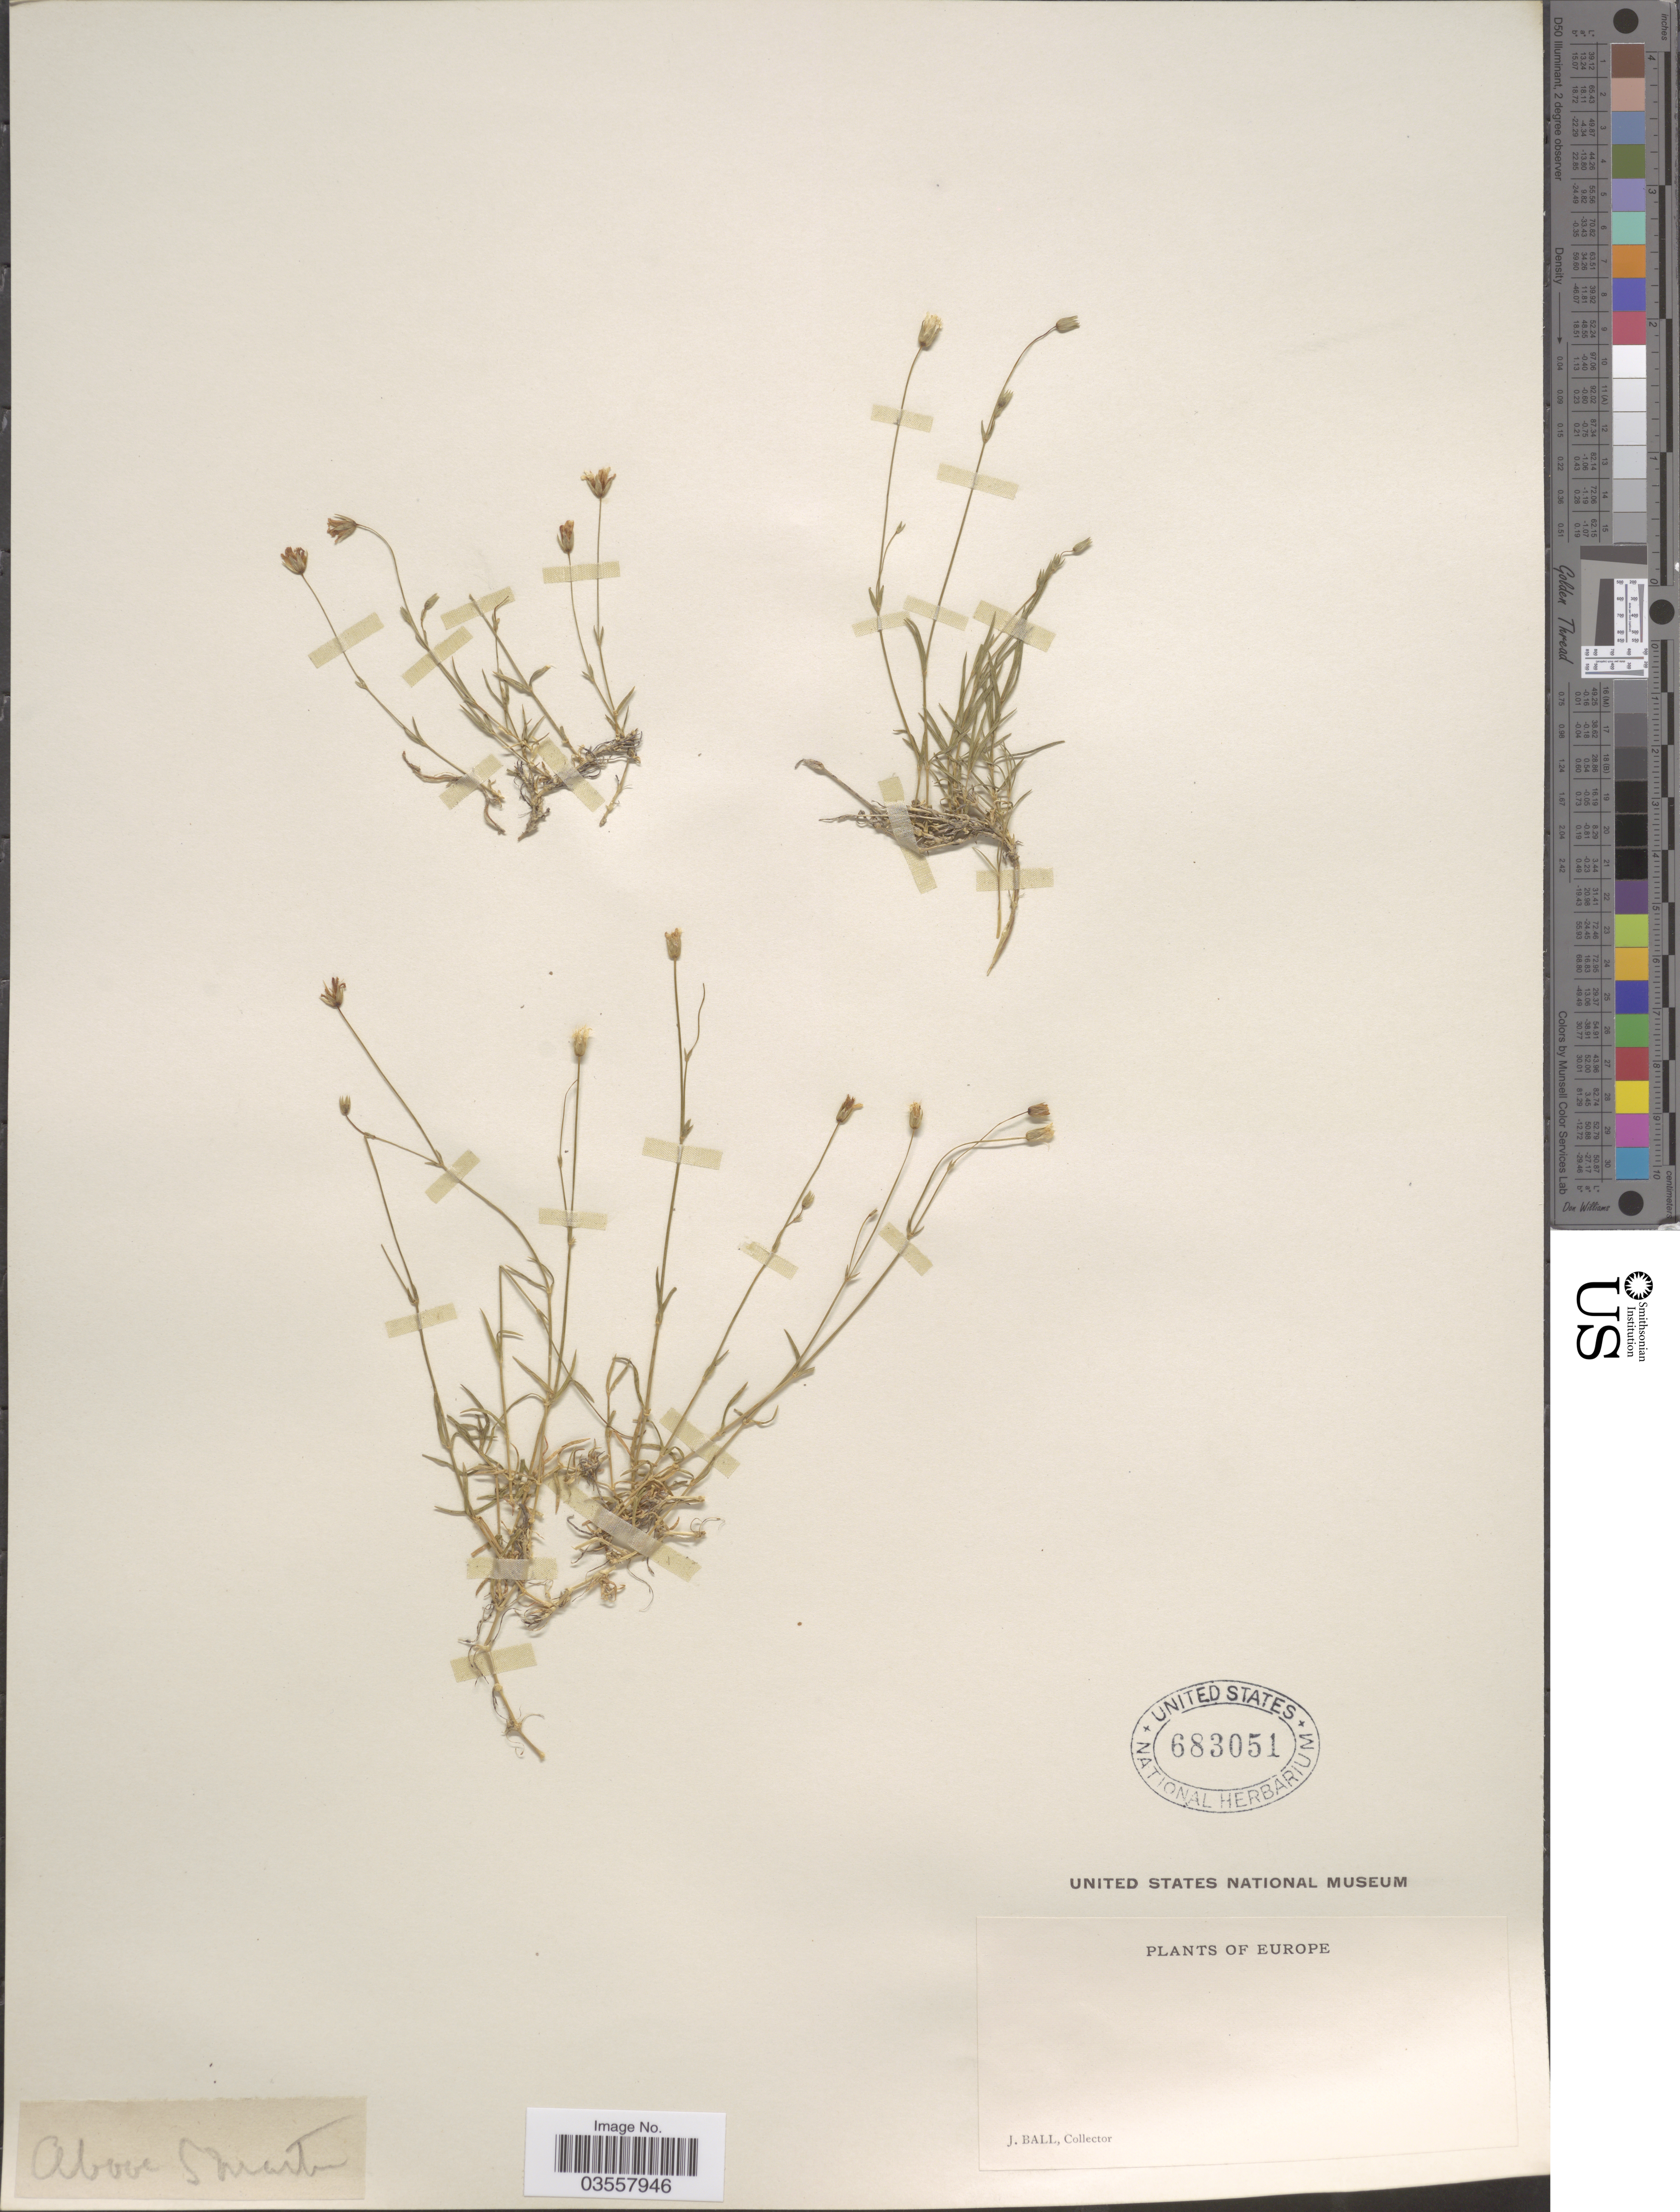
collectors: J. Ball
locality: Above S. Martin. Europe.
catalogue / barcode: US 683051